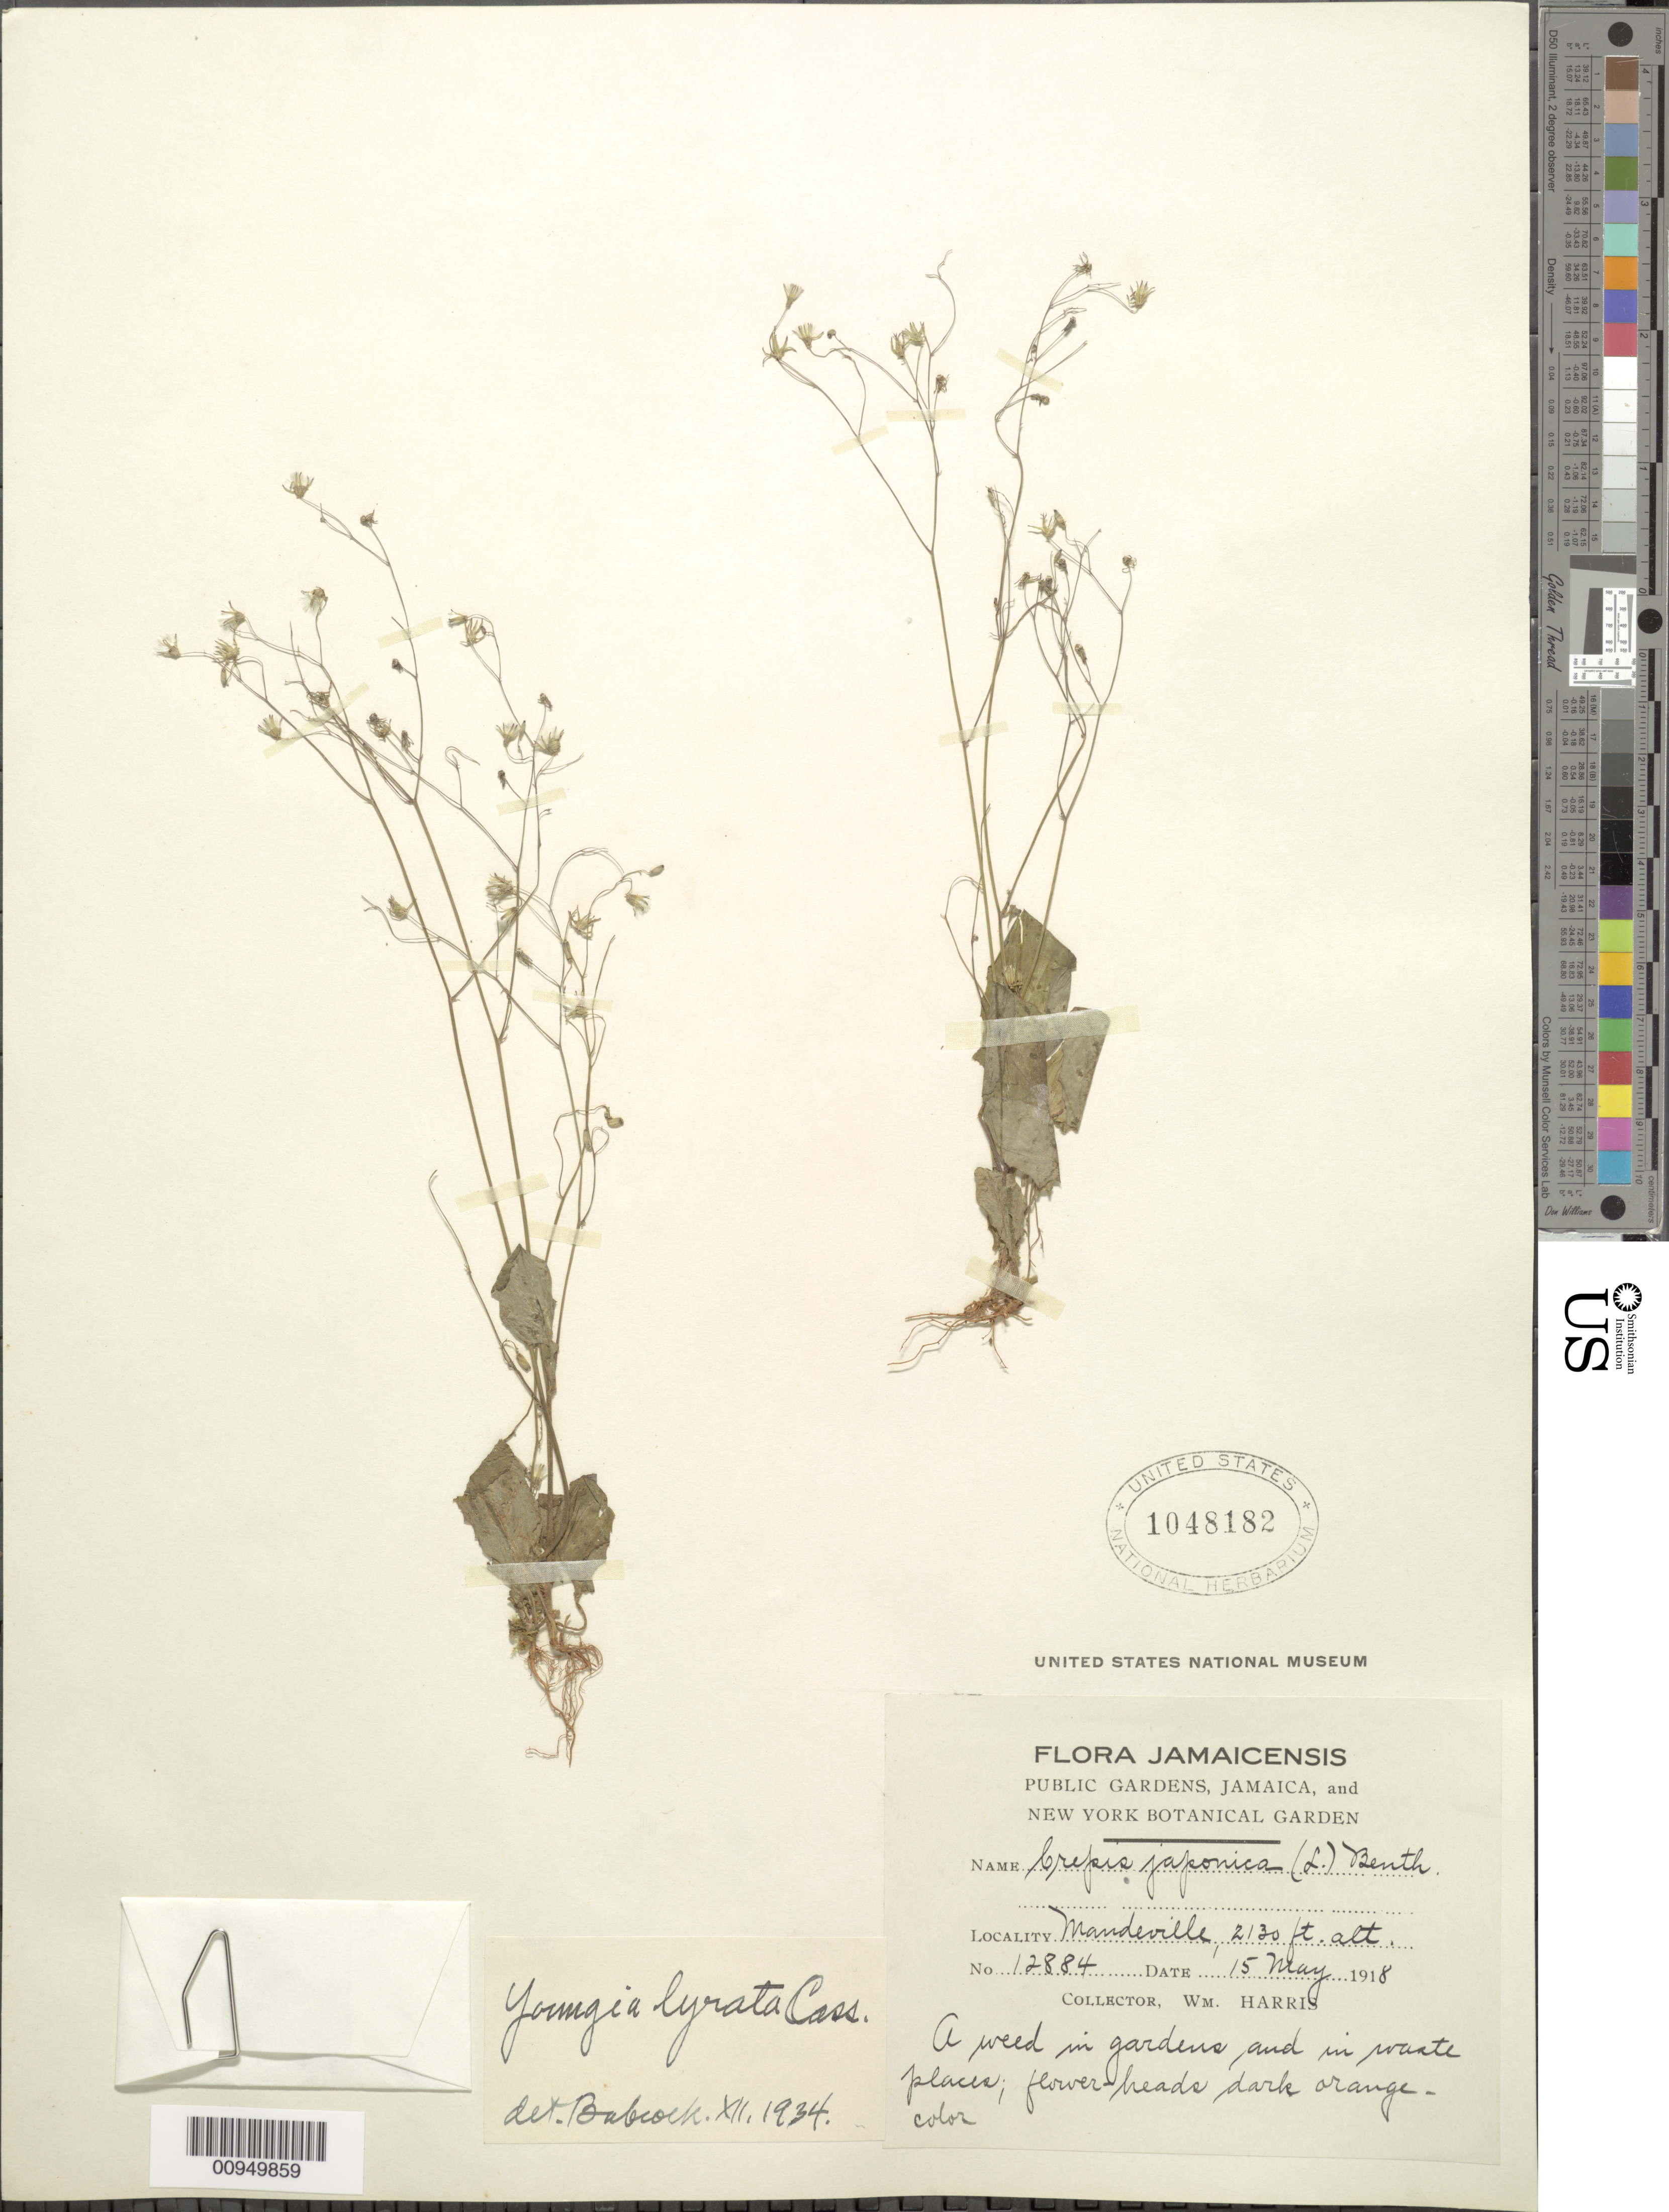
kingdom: Plantae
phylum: Tracheophyta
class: Magnoliopsida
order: Asterales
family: Asteraceae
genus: Youngia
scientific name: Youngia japonica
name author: (L.) DC.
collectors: W. H. Harris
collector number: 12884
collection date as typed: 15 May 1918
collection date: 1918-05-15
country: Jamaica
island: Jamaica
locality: Mandeville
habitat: In gardens and in waste places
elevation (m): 649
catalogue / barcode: US 1048182